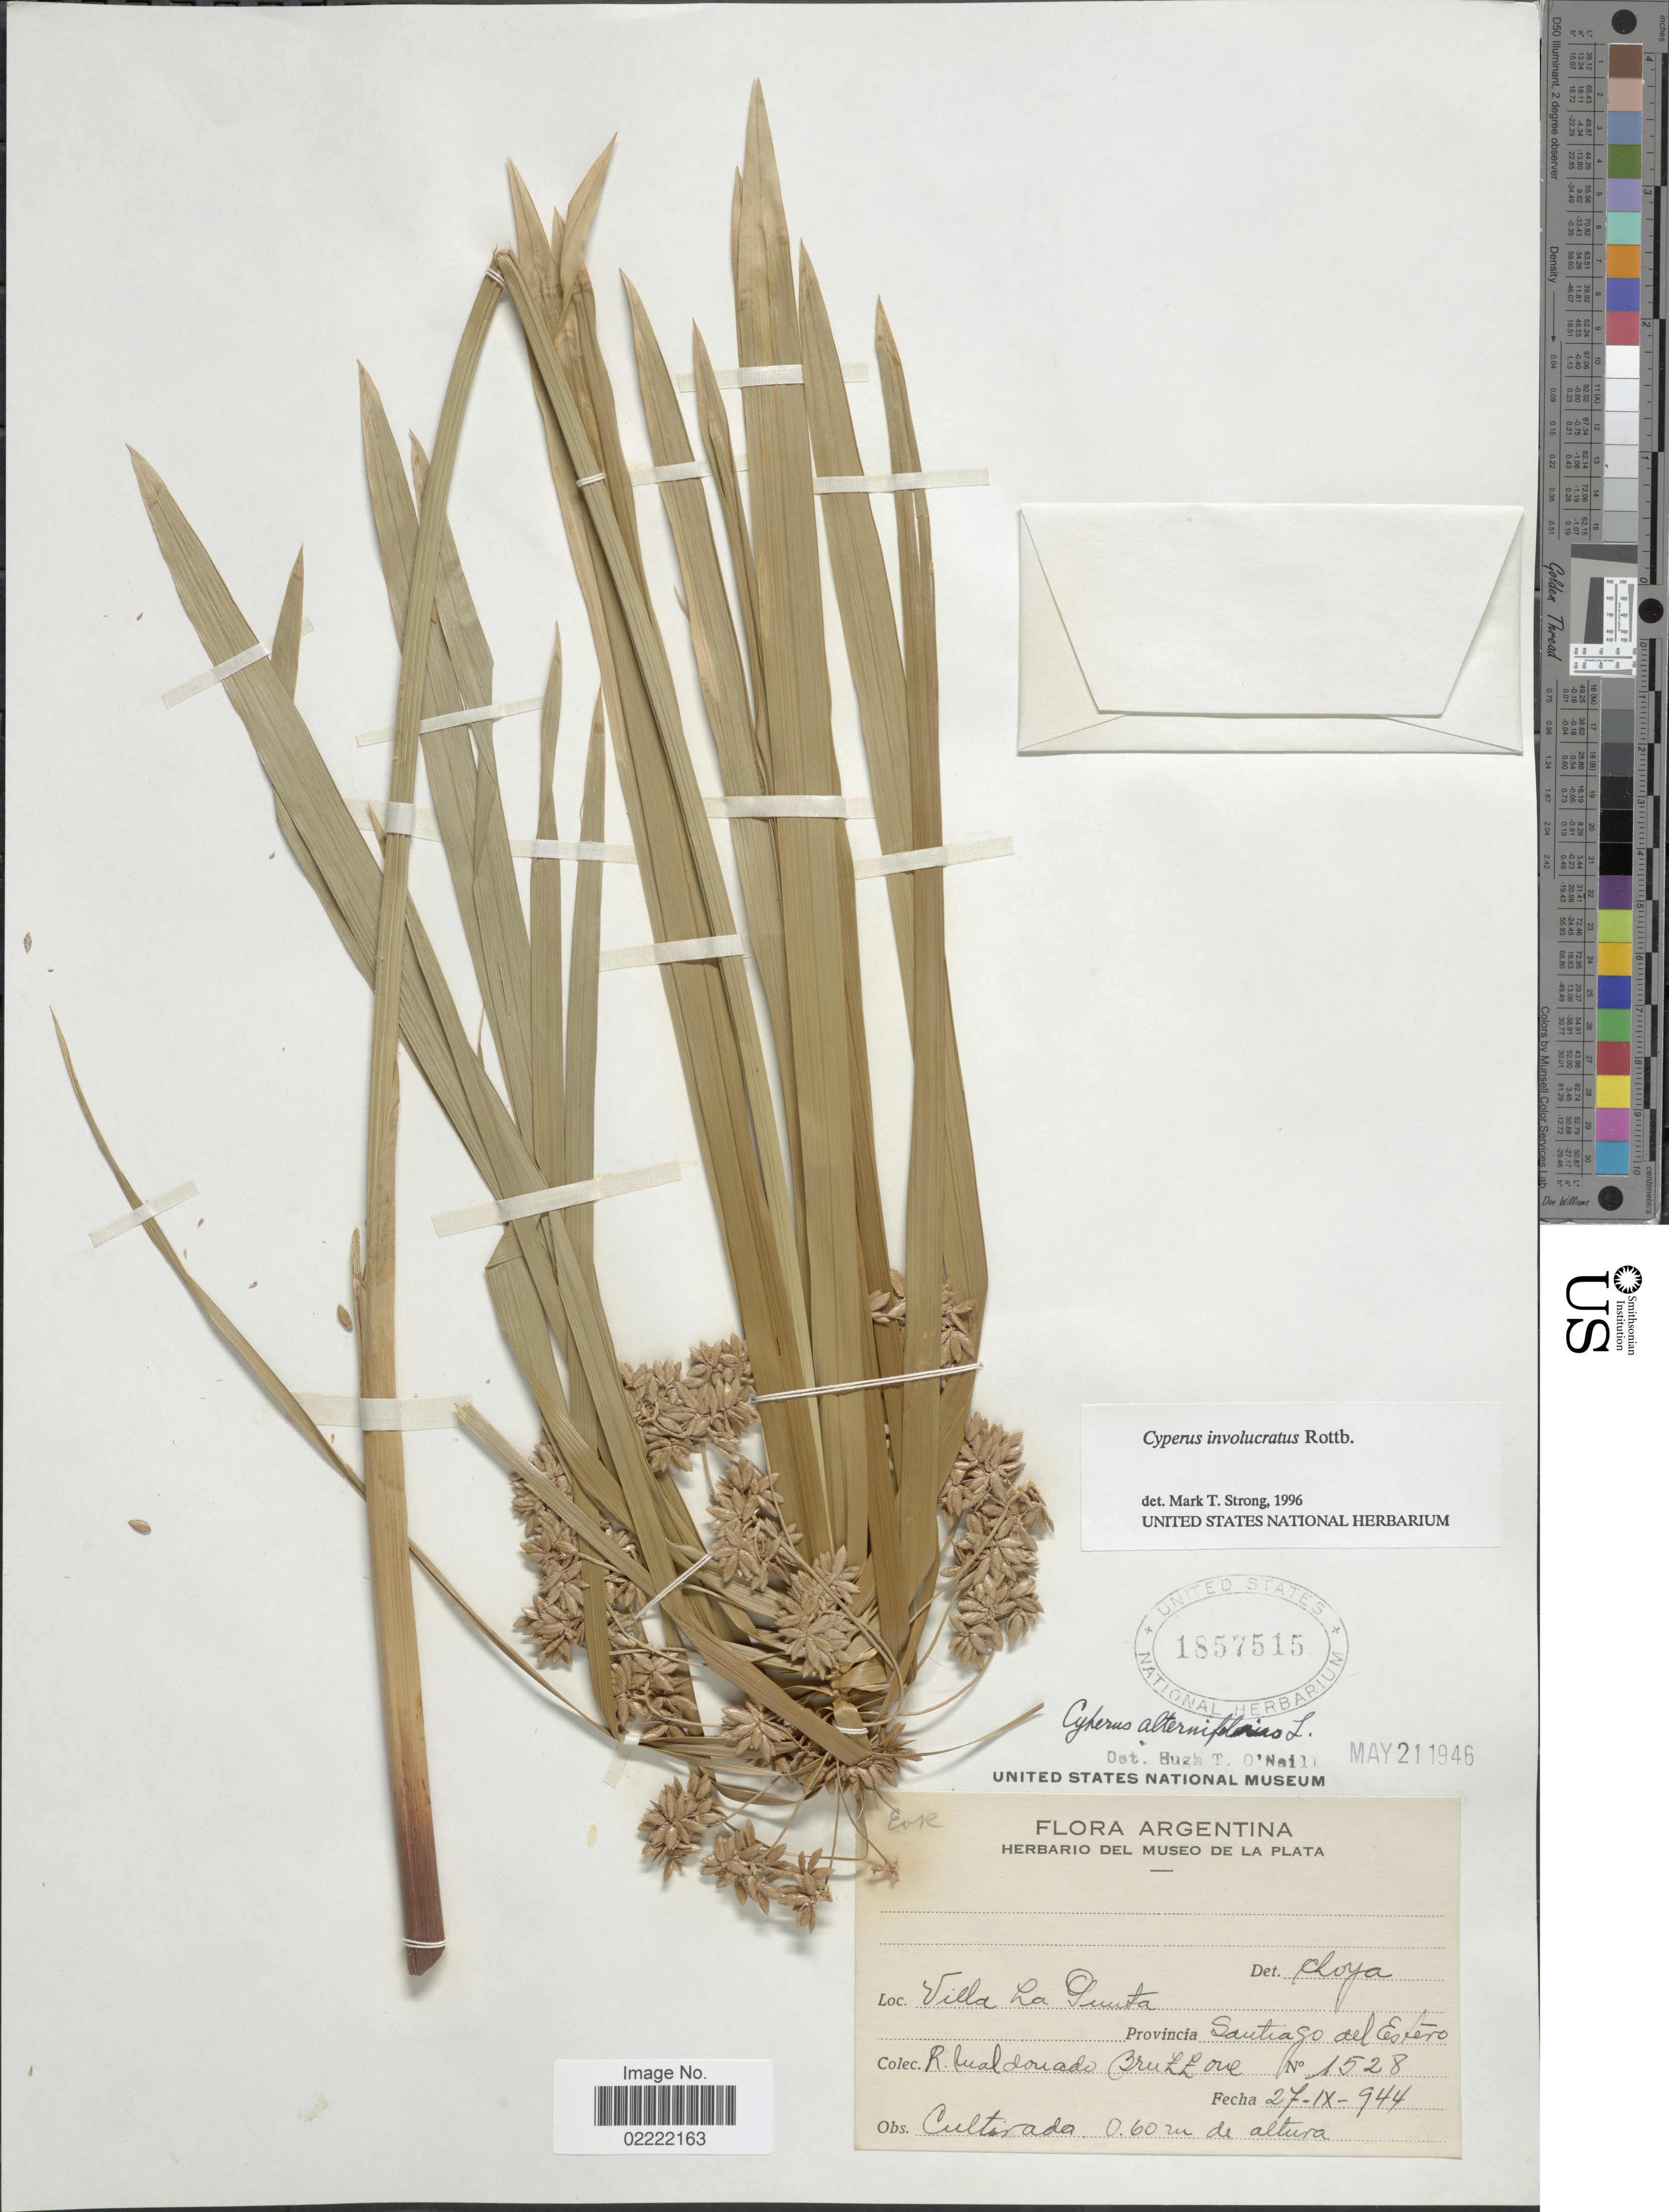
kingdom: Plantae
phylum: Tracheophyta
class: Liliopsida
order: Poales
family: Cyperaceae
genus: Cyperus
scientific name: Cyperus involucratus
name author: Rottb.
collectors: R. Maldonado & B. Love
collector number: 1528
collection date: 1944-09-27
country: Argentina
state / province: Santiago del Estero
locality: Villa La Punta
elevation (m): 0.6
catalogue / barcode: US 1857515